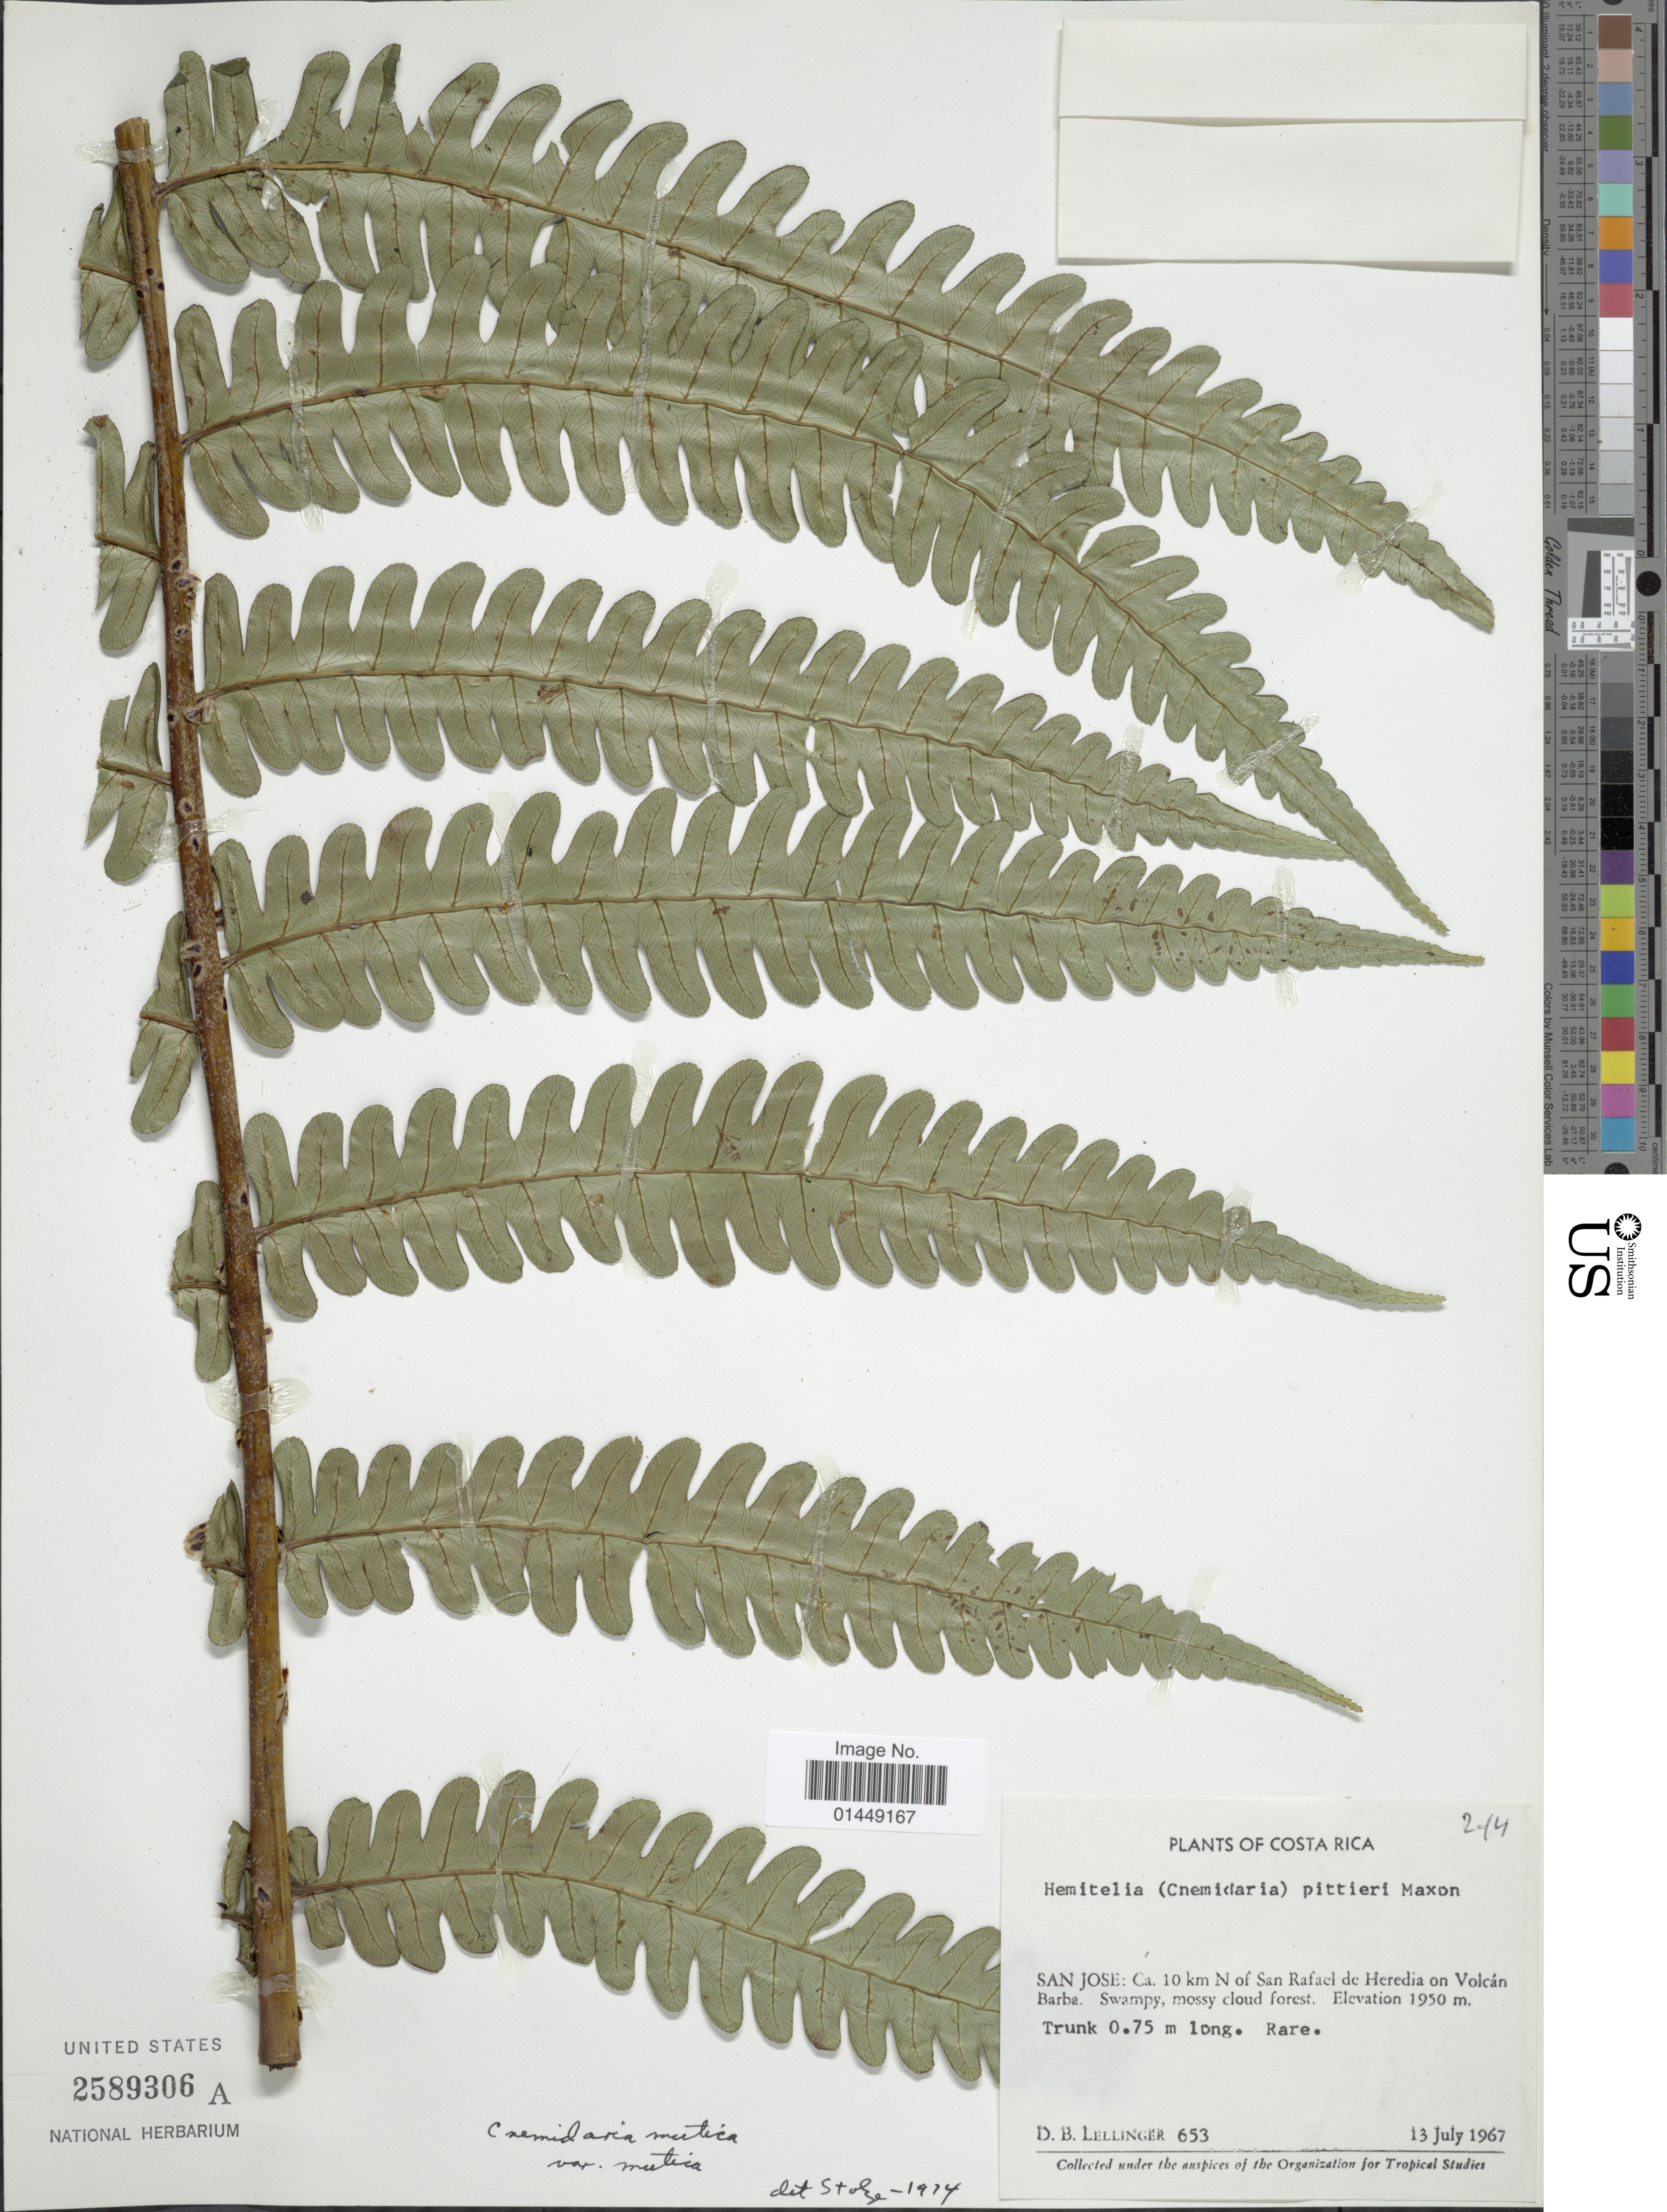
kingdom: Plantae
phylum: Tracheophyta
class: Polypodiopsida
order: Cyatheales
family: Cyatheaceae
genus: Cyathea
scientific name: Cyathea mutica var. mutica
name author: (Christ) Domin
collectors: D. B. Lellinger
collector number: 653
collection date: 1967-07-13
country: Costa Rica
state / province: San José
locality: San Jose: Ca. 10 km N of San Rafael de Heredia on Volcán Barba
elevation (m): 1950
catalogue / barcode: US 2589306A